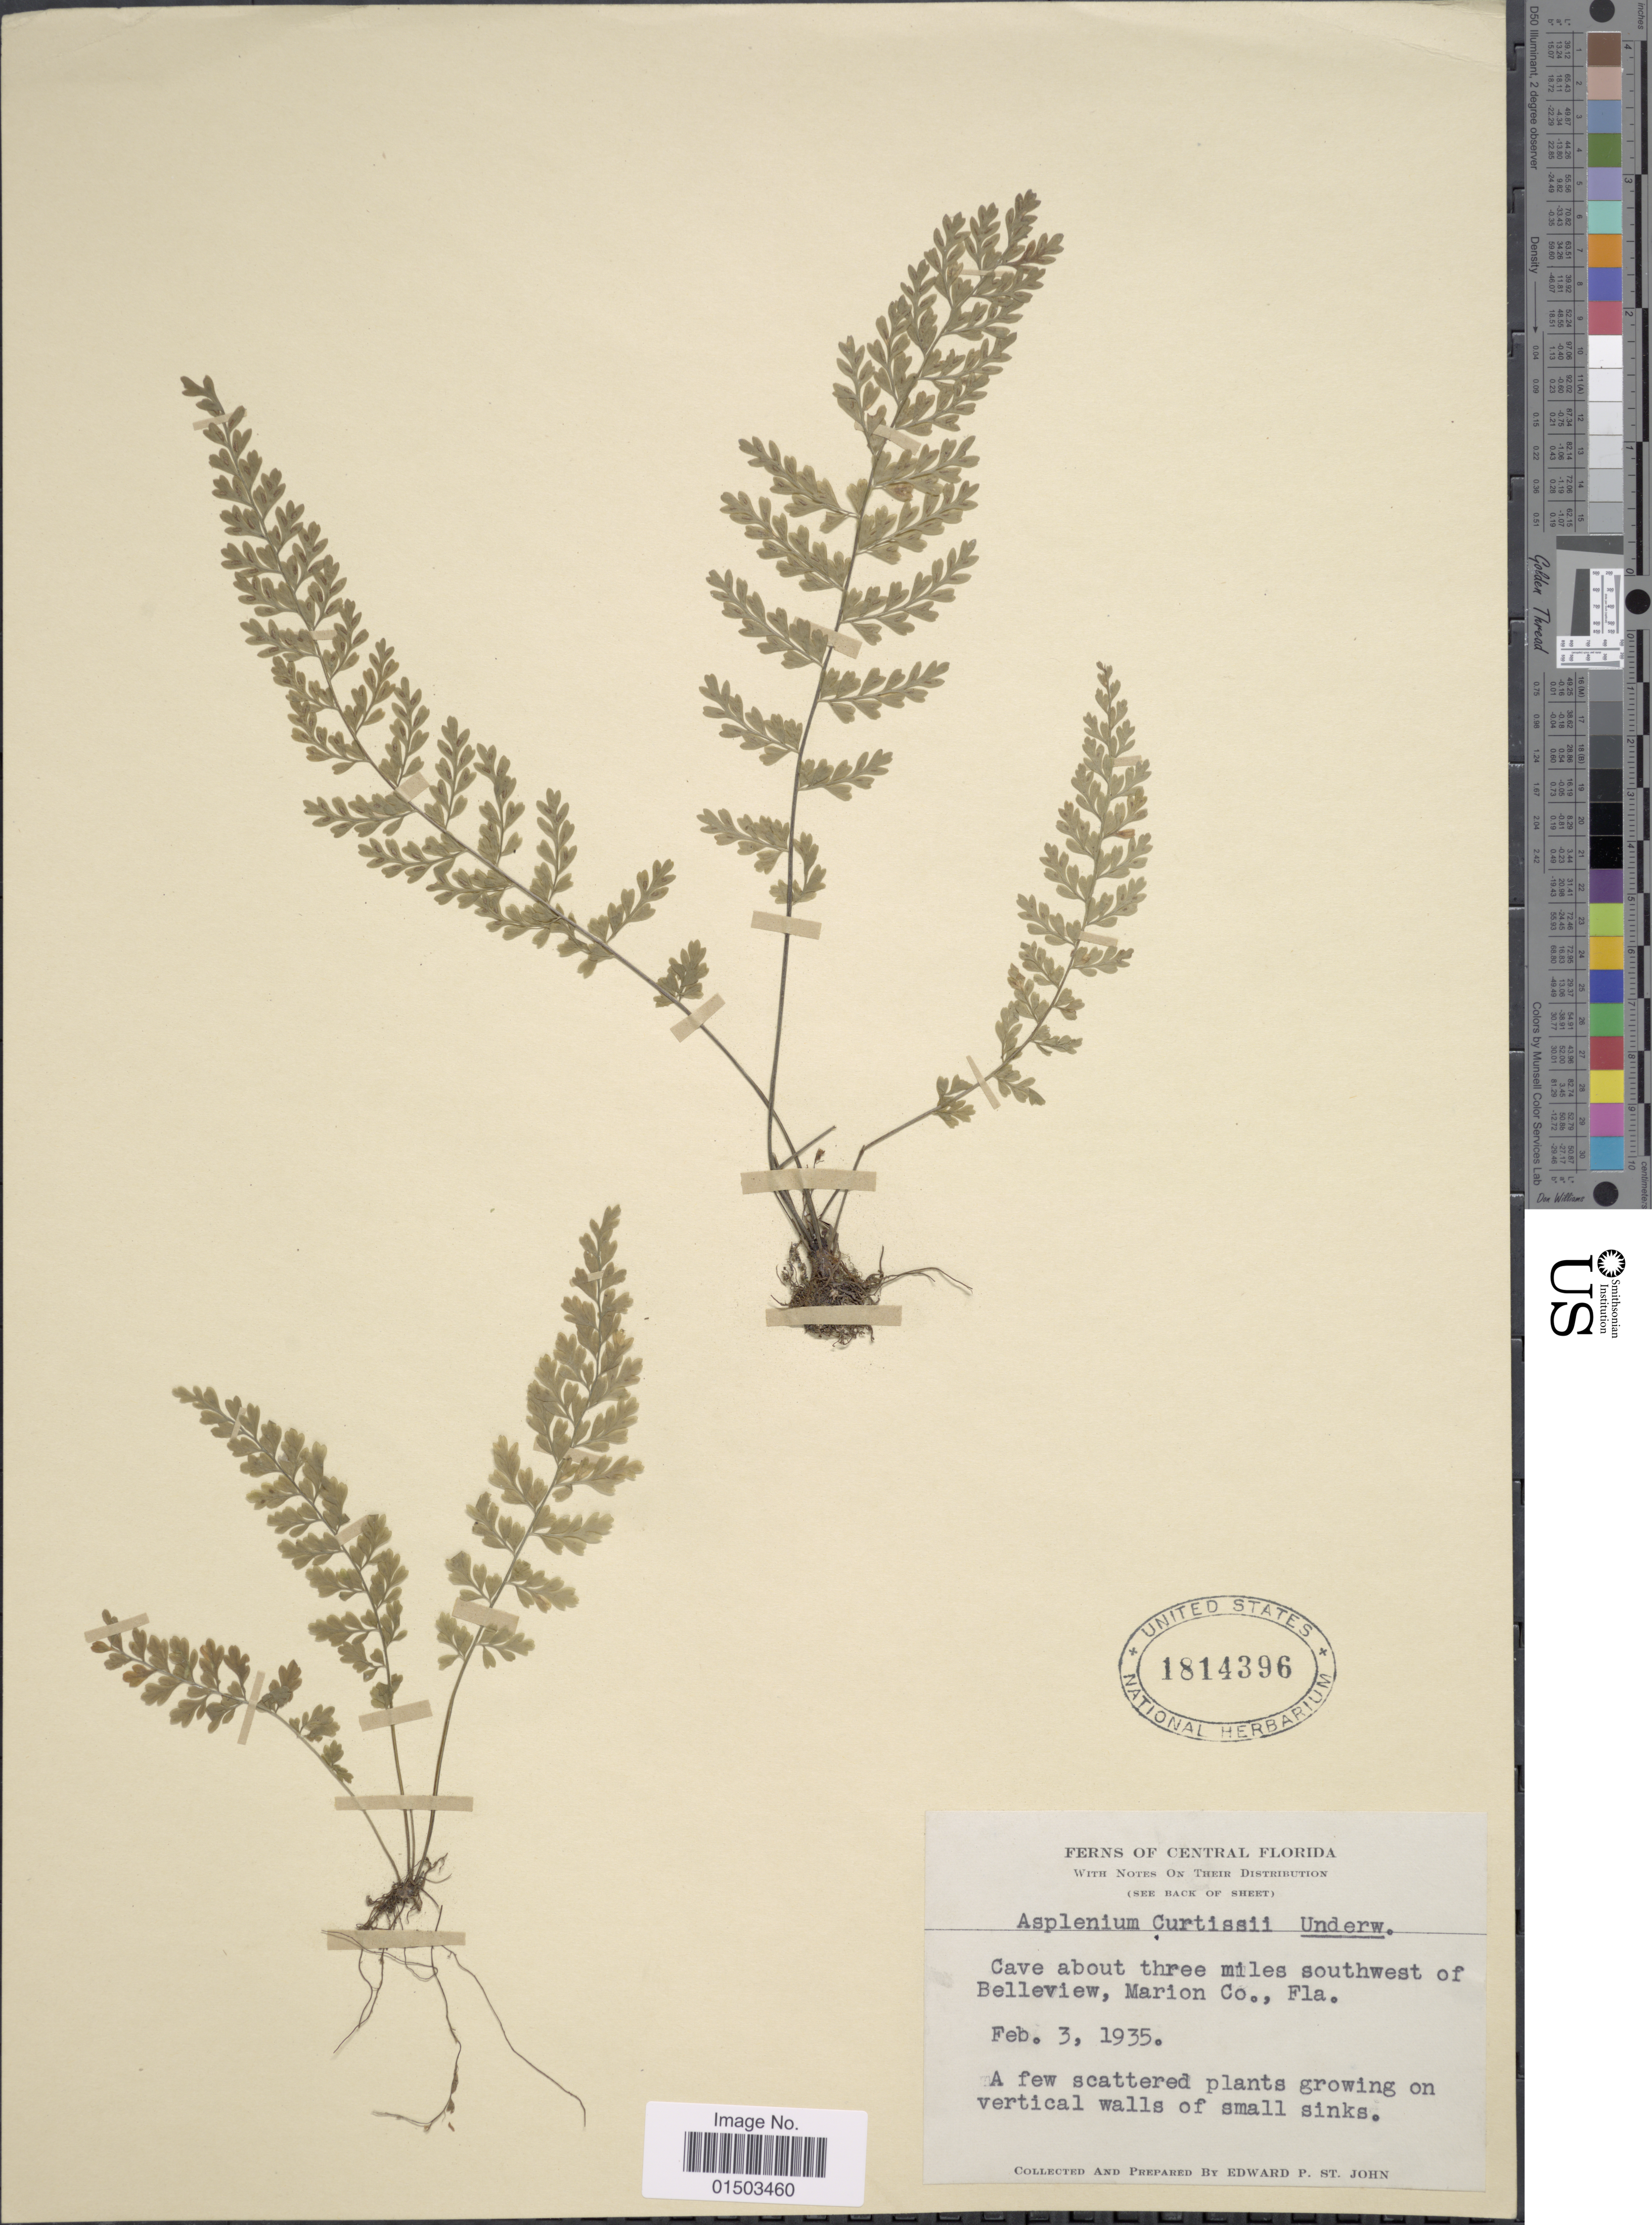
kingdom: Plantae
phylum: Tracheophyta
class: Polypodiopsida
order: Polypodiales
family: Aspleniaceae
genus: Asplenium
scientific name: Asplenium curtissii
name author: Underw.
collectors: E. P. St. John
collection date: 1935-02-03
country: United States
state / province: Florida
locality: Central Florida, Cave about three miles southwest of Belleview, Marion Co., Fla.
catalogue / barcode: US 1814396